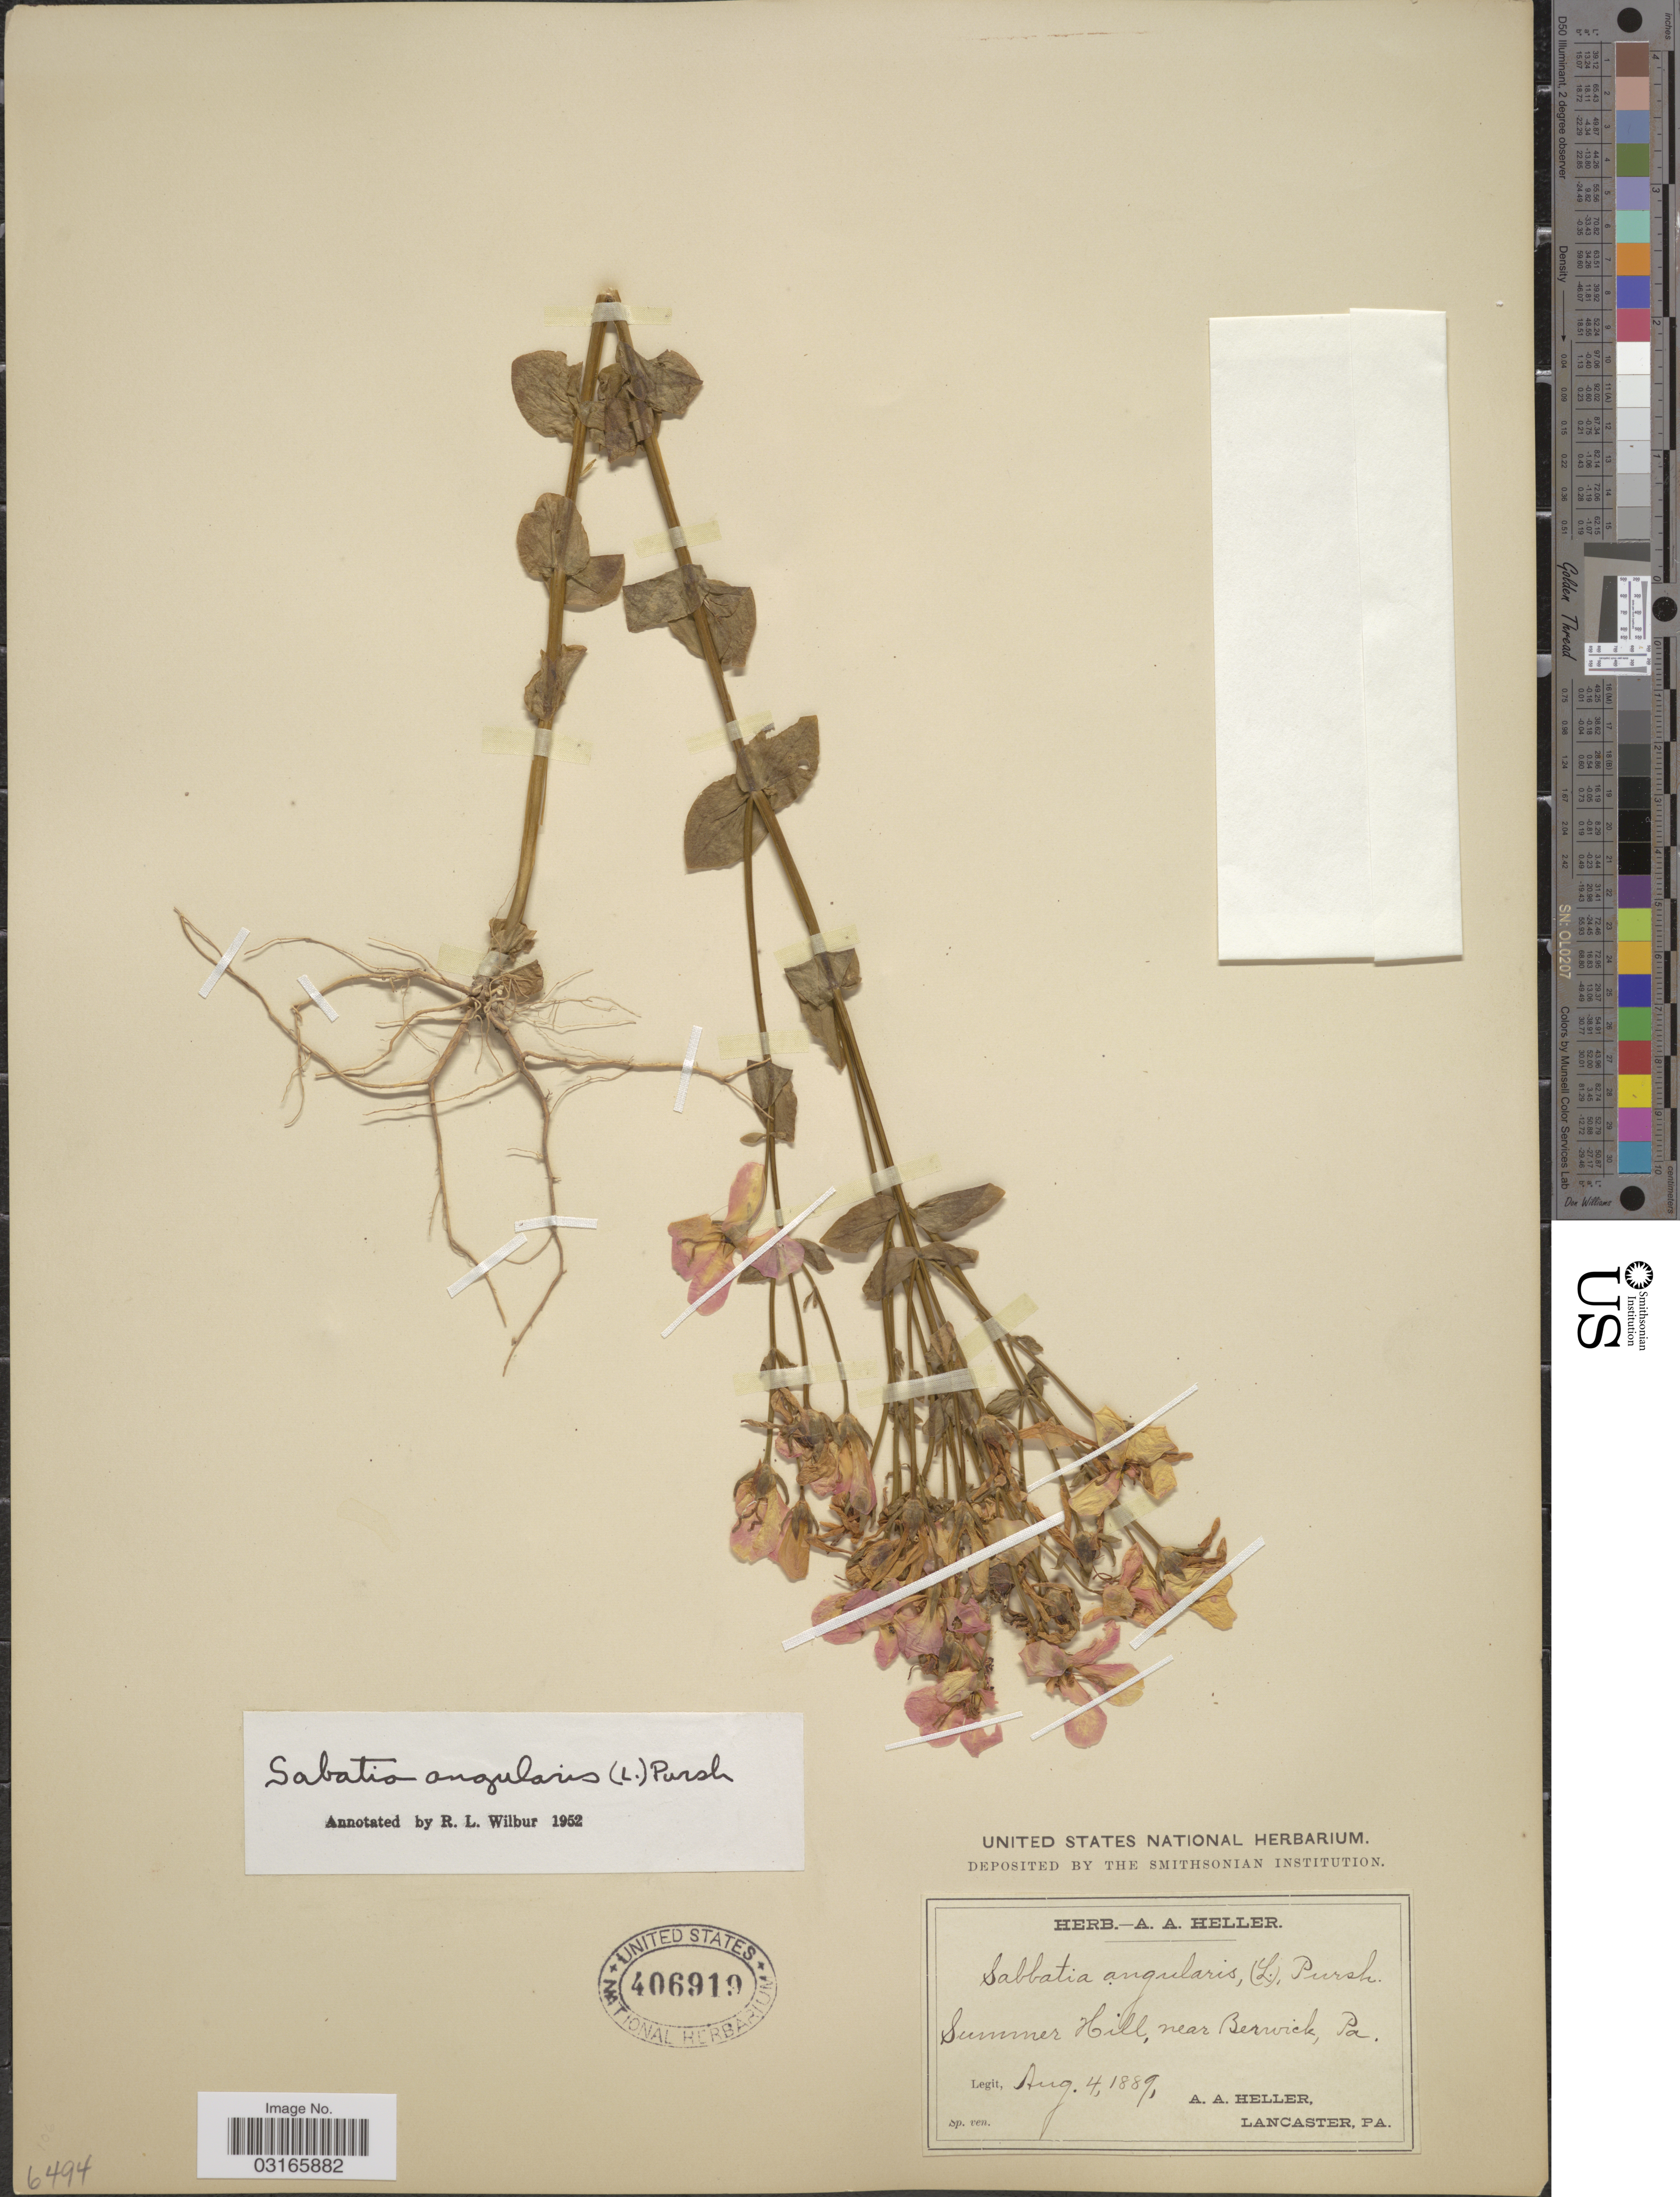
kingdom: Plantae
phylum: Tracheophyta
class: Magnoliopsida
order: Gentianales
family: Gentianaceae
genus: Sabatia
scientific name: Sabatia angularis (L.) Pursh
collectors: A. A. Heller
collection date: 1889-08-04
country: United States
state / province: Pennsylvania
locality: Summer Hill, near Berwick, Pa.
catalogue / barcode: US 406919